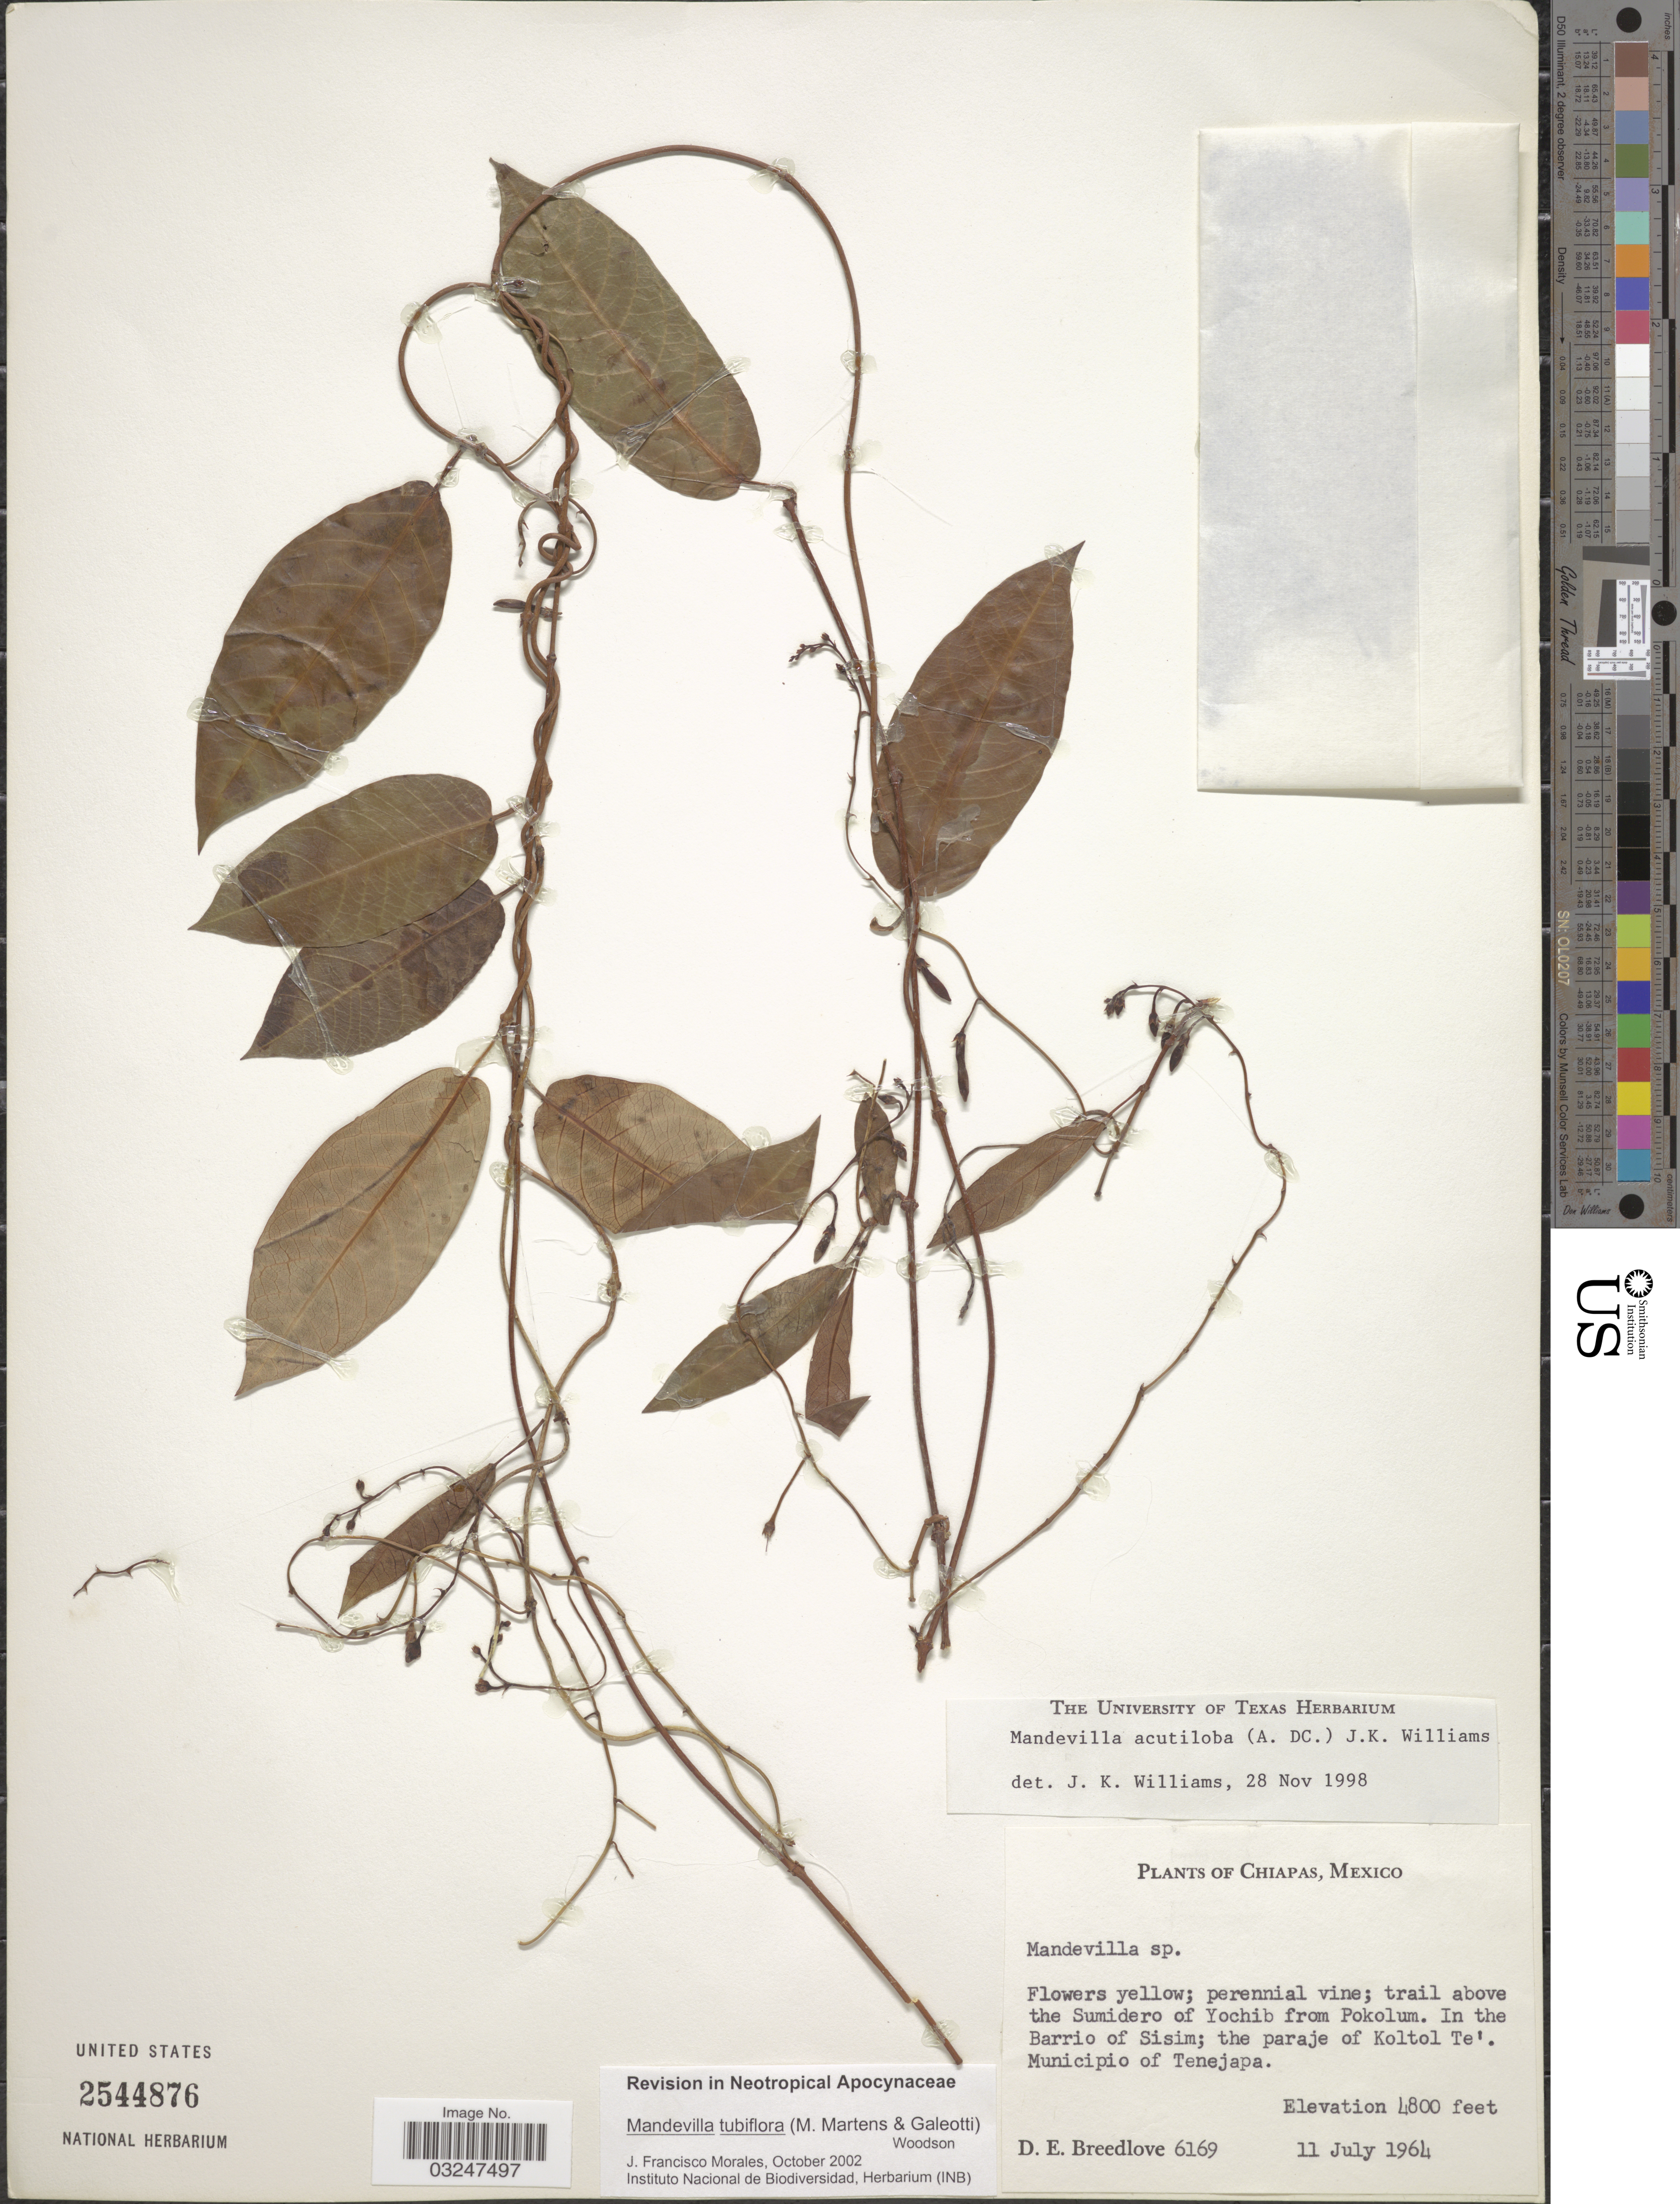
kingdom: Plantae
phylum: Tracheophyta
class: Magnoliopsida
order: Gentianales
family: Apocynaceae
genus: Mandevilla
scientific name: Mandevilla tubiflora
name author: (M. Martens & Galeotti) Woodson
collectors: D. E. Breedlove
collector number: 6169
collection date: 1964-07-11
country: Mexico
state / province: Chiapas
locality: Trail above the Sumidero of Yochib from Pokolum. In the Barrio of Sisim; the paraje of Koltol Te'. Municipio of Tenejapa.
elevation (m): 1463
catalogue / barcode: US 2544876